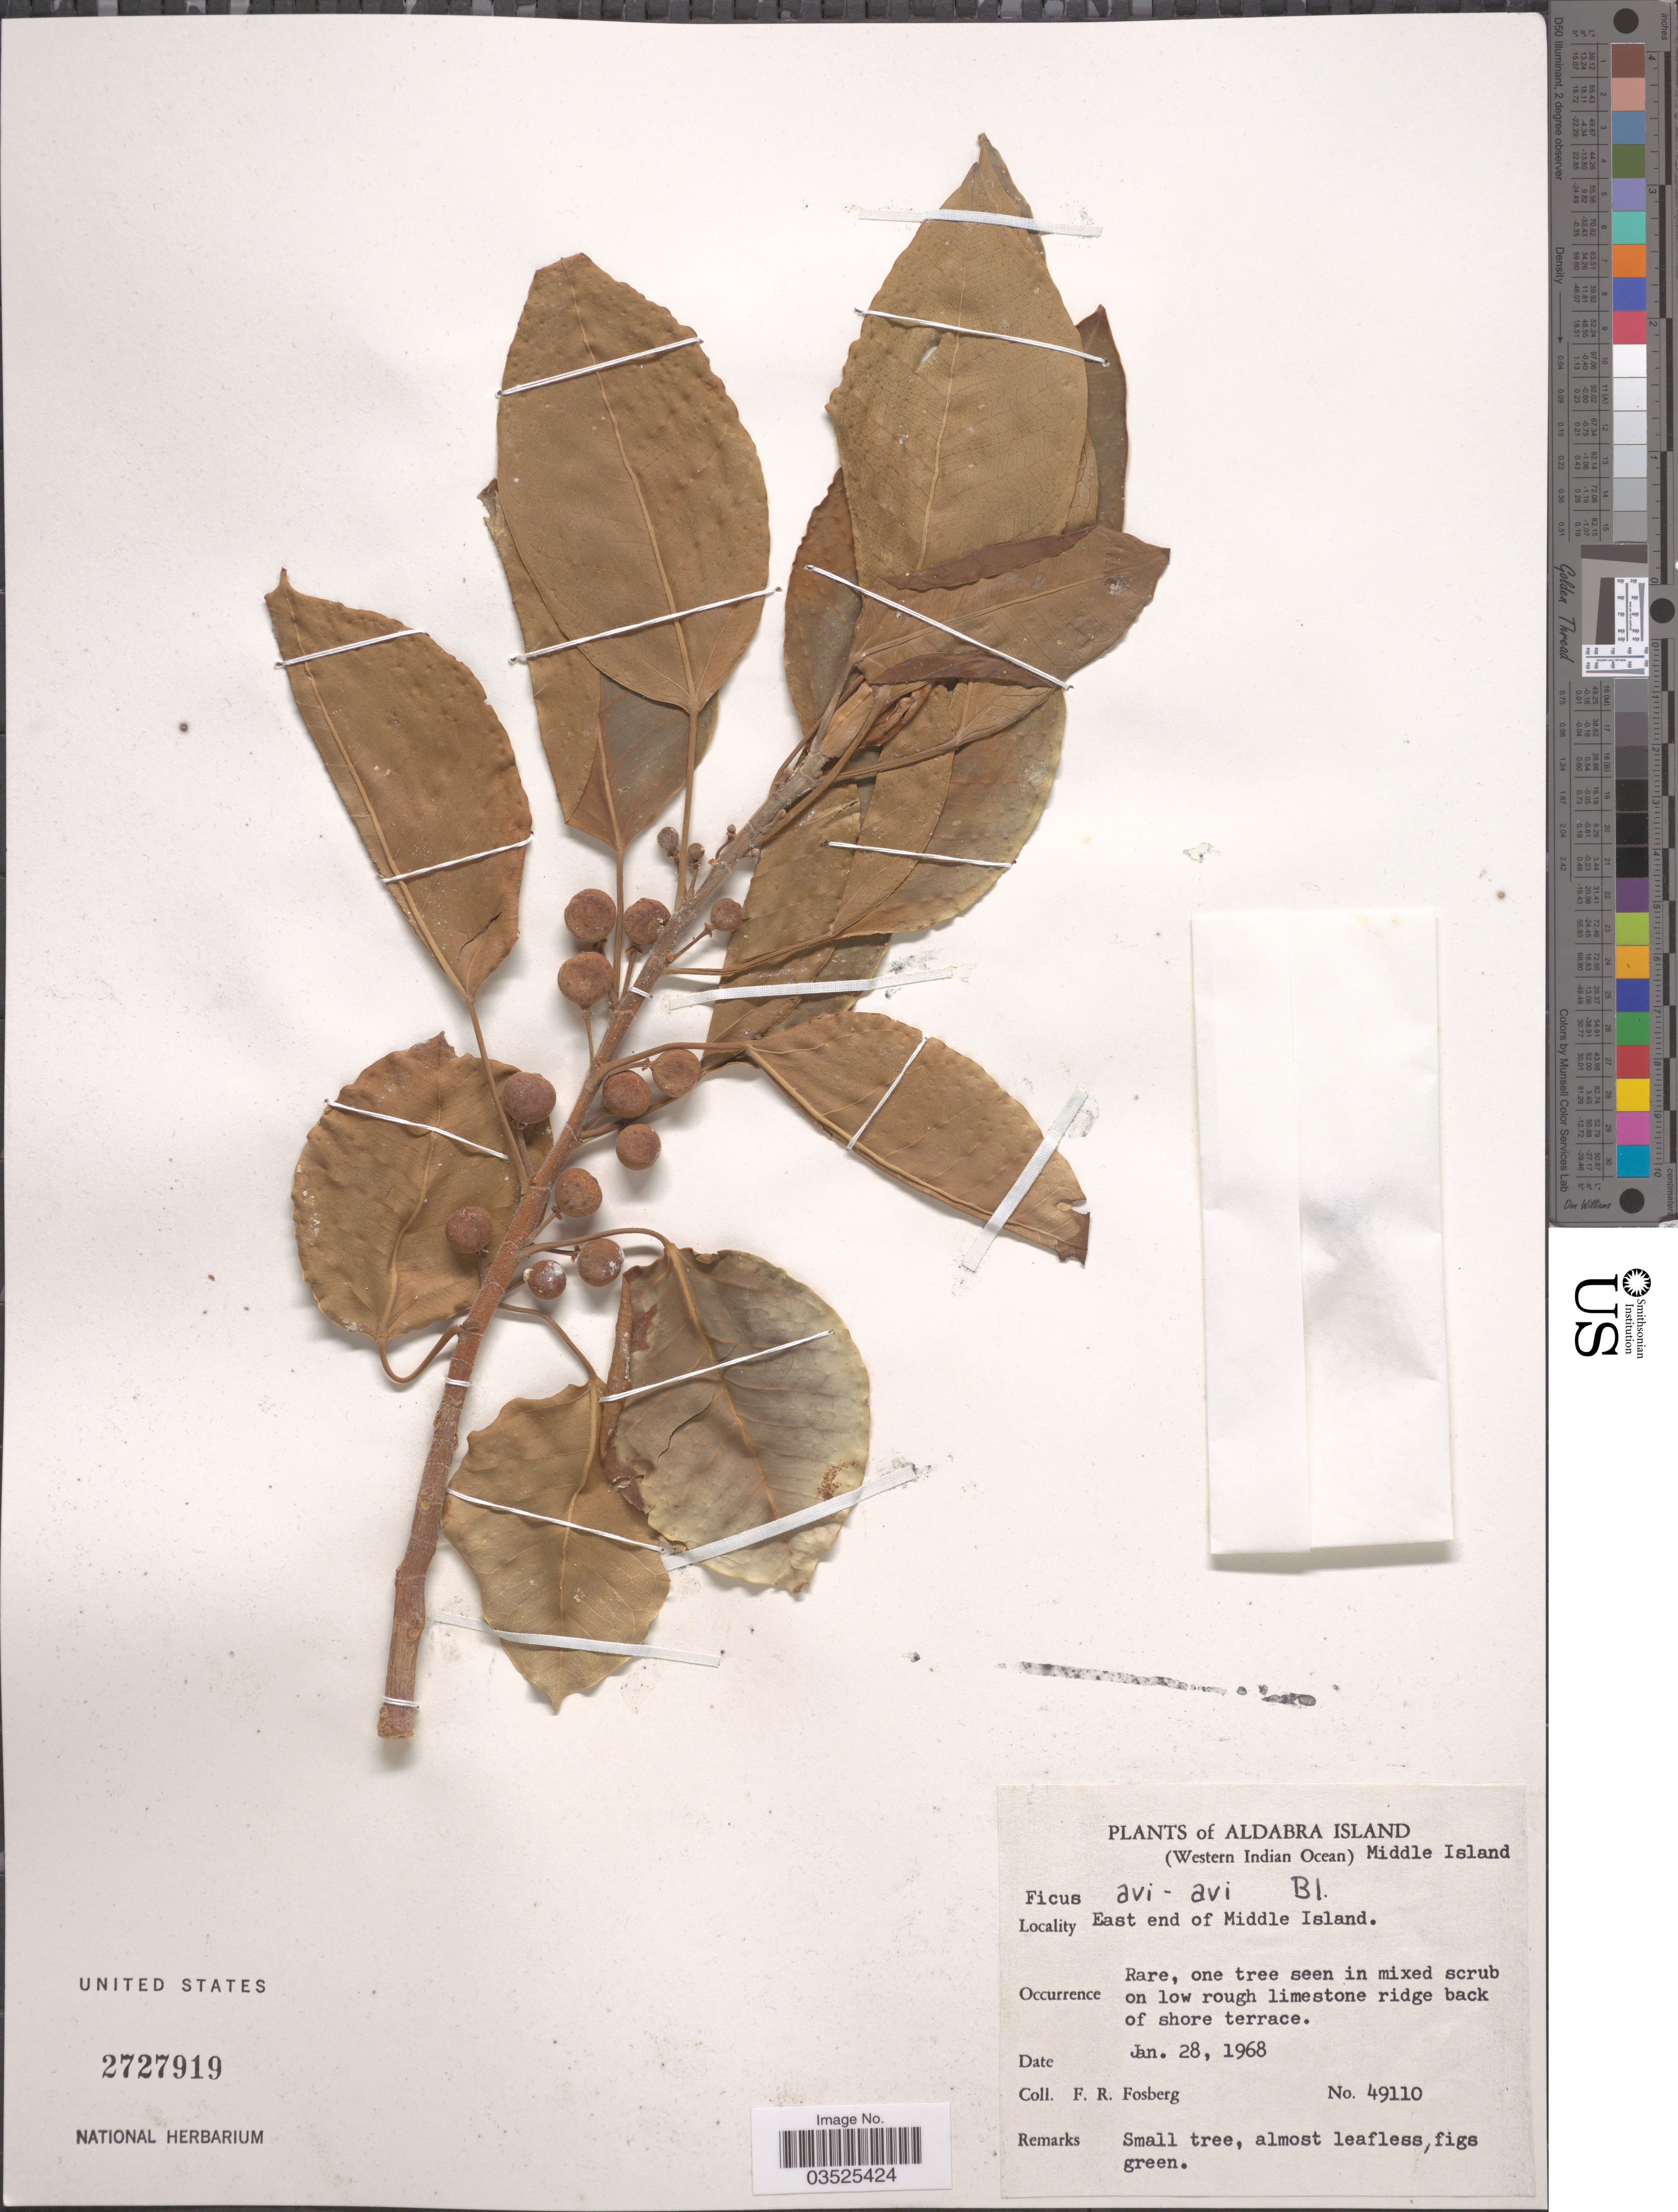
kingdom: Plantae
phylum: Tracheophyta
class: Magnoliopsida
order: Rosales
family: Moraceae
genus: Ficus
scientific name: Ficus avi-avi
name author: Blume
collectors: F. R. Fosberg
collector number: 49110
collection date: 1968-01-28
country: Seychelles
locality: Aldabra Island (Western Indian Ocean) Middle Island. East end of Middle Island.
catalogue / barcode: US 2727919